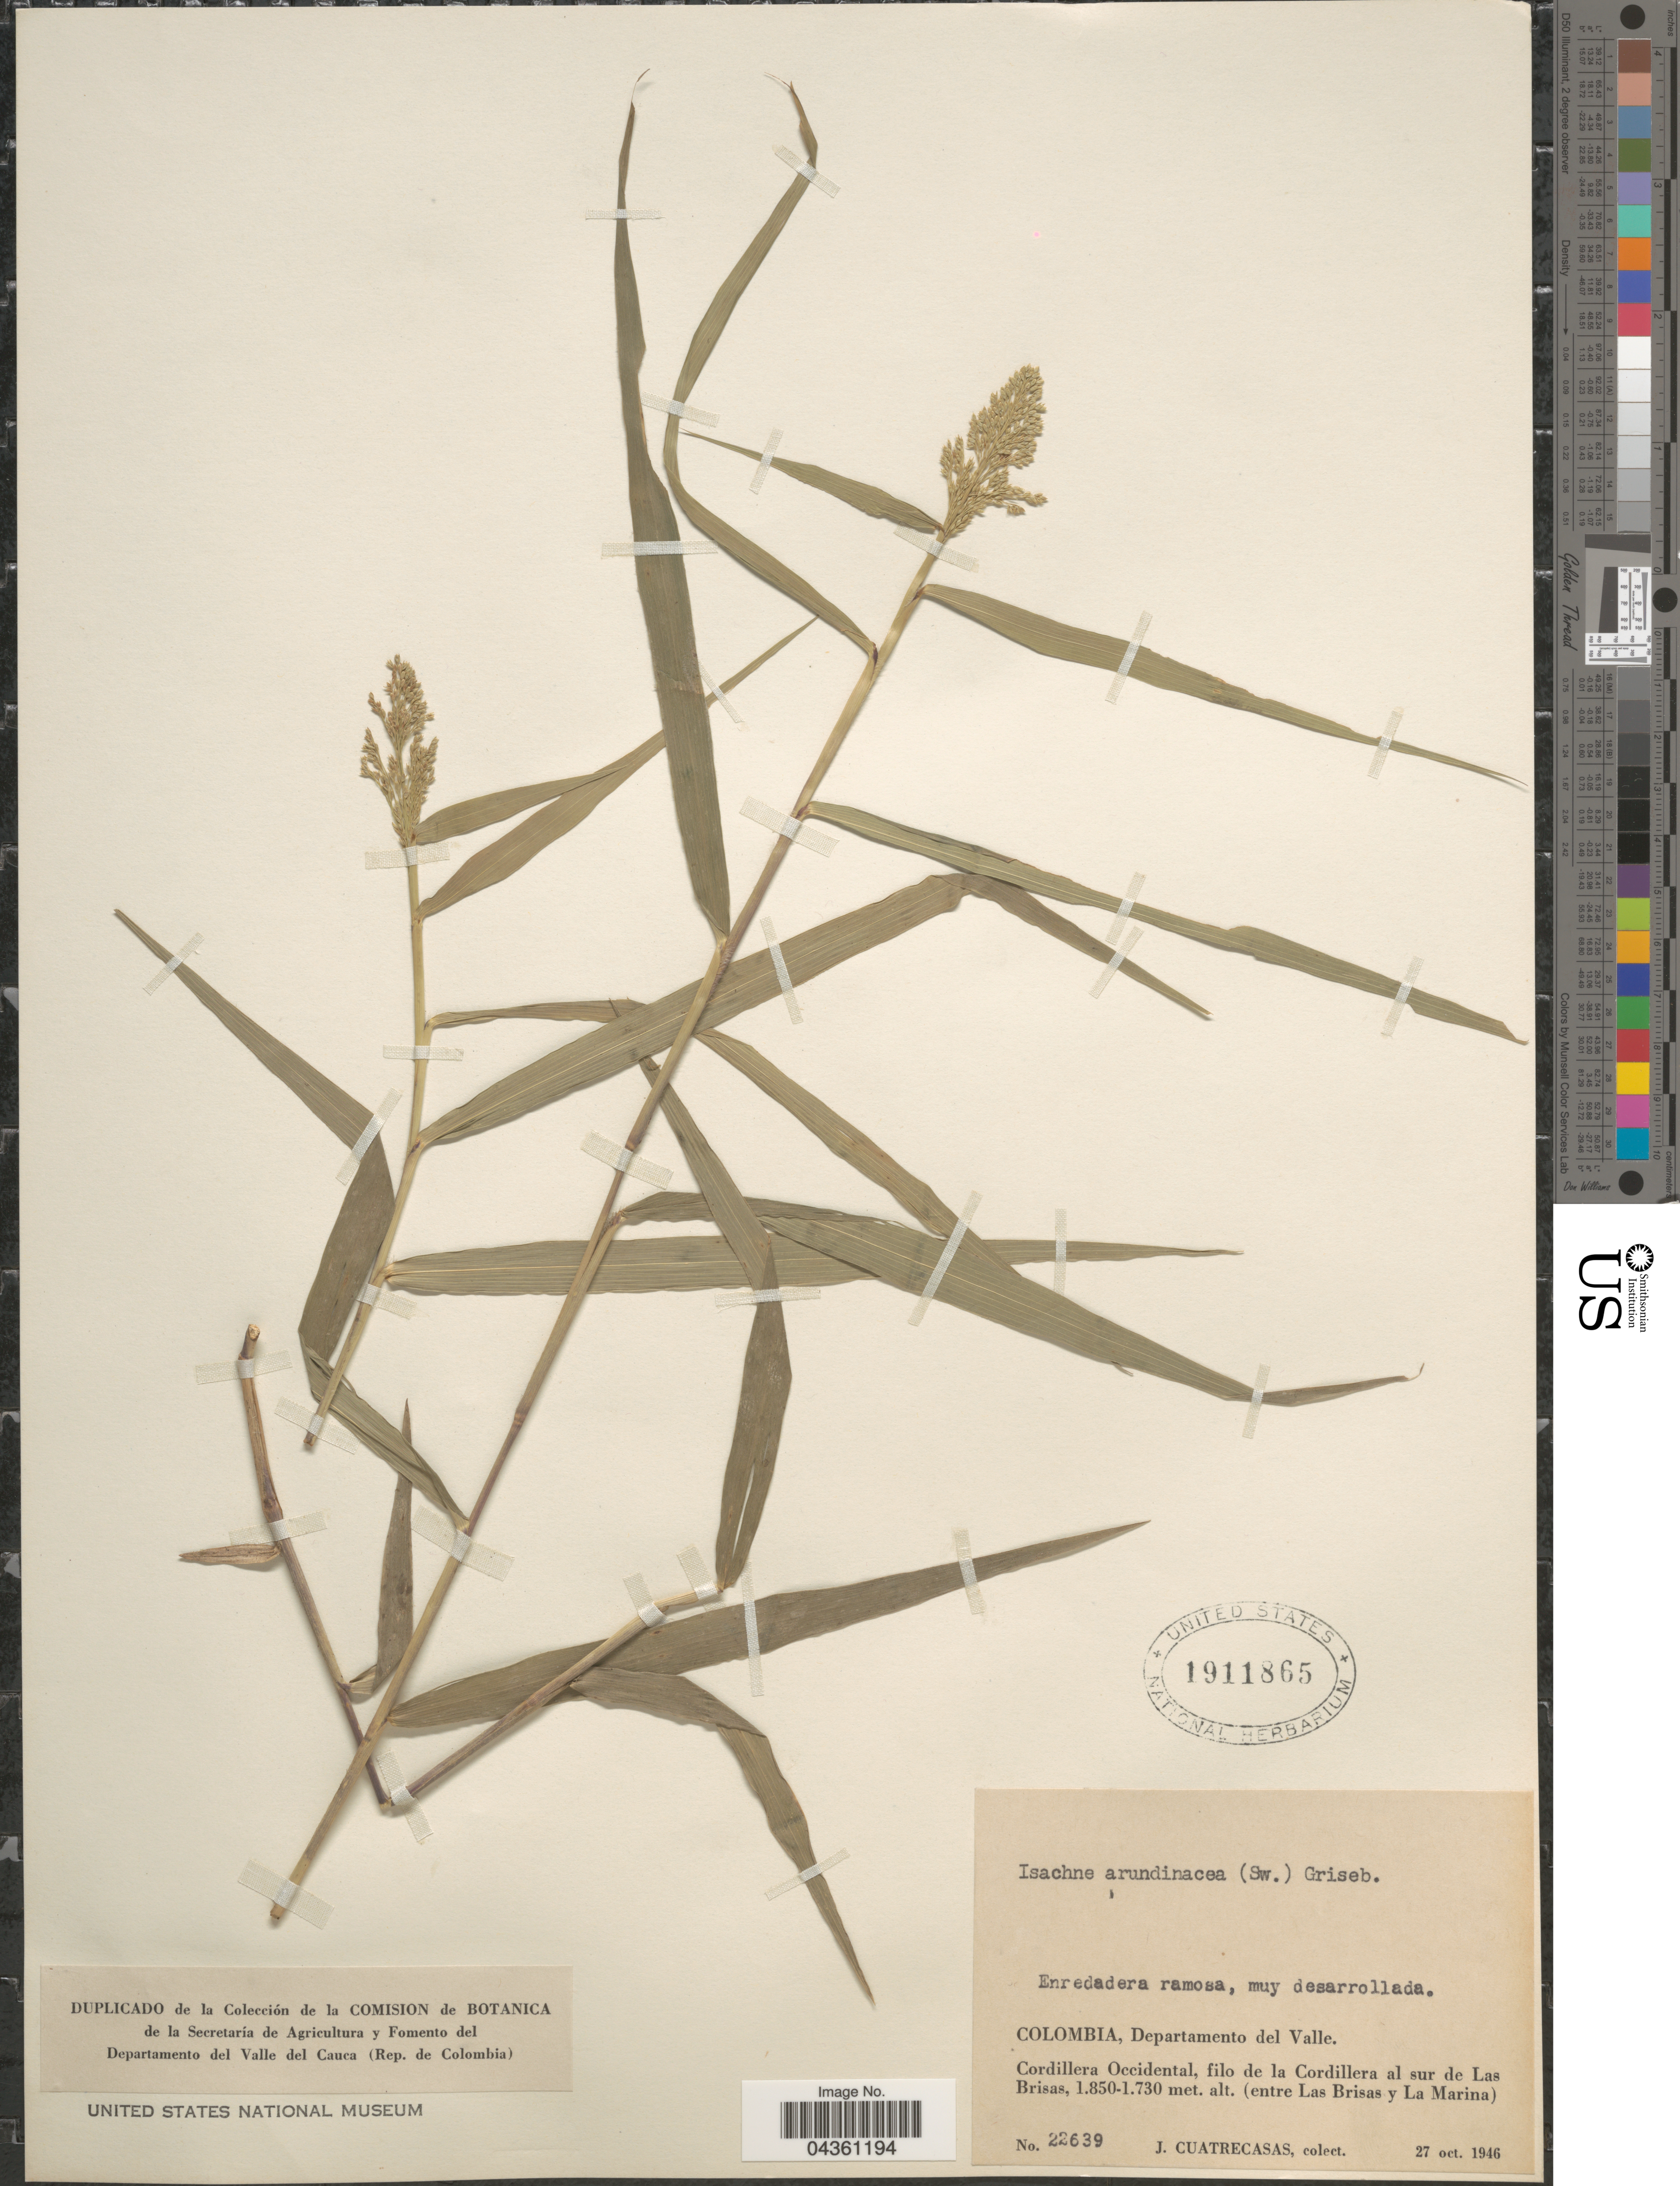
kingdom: Plantae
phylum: Tracheophyta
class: Liliopsida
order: Poales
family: Poaceae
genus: Isachne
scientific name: Isachne arundinacea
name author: (Sw.) Griseb.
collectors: J. Cuatrecasas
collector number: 22639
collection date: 1946-10-27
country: Colombia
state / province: Valle del Cauca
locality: Departamento del Valle. Cordillera Occidental, filo de la Cordillera al sur de Las Brisas. (entre Las Brisas y Marina).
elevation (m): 1730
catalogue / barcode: US 1911865